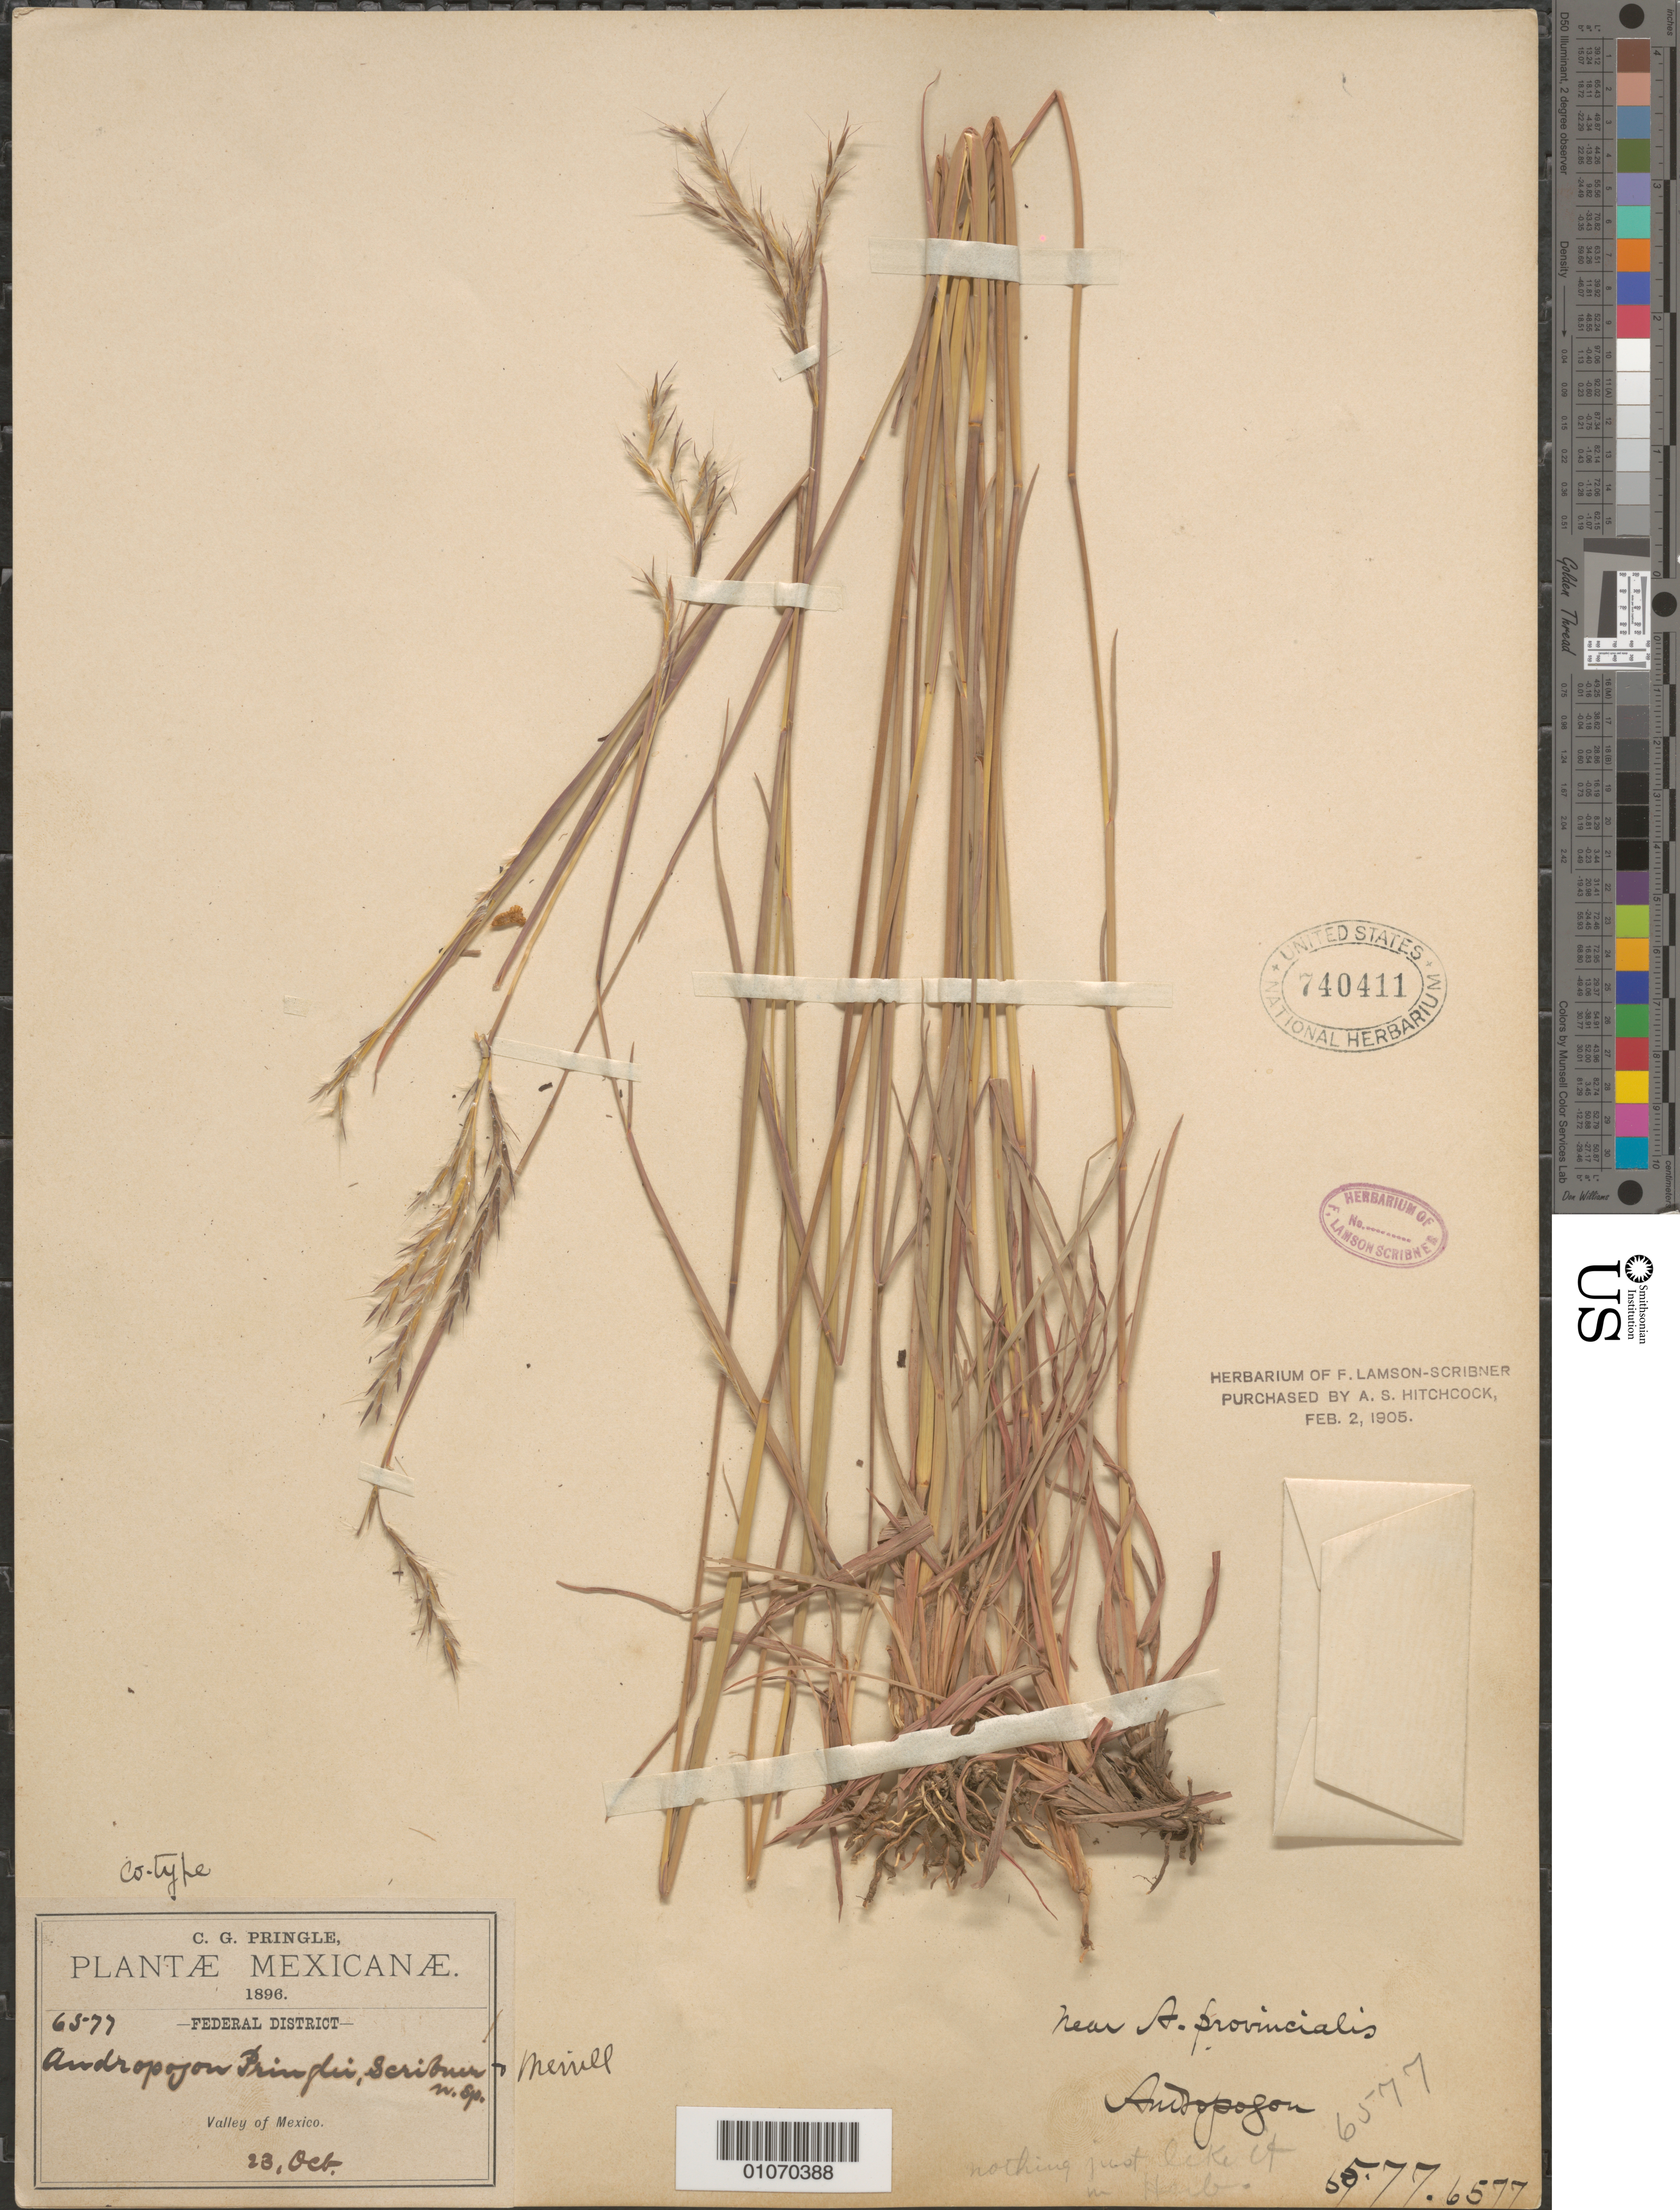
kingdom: Plantae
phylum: Tracheophyta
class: Liliopsida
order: Poales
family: Poaceae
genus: Andropogon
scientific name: Andropogon pringlei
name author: Scribn. & Merr.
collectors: C. G. Pringle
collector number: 6577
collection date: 1896-10-23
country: Mexico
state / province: Distrito Federal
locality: Federal District. Valley of Mexico.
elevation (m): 2438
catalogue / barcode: US 740411